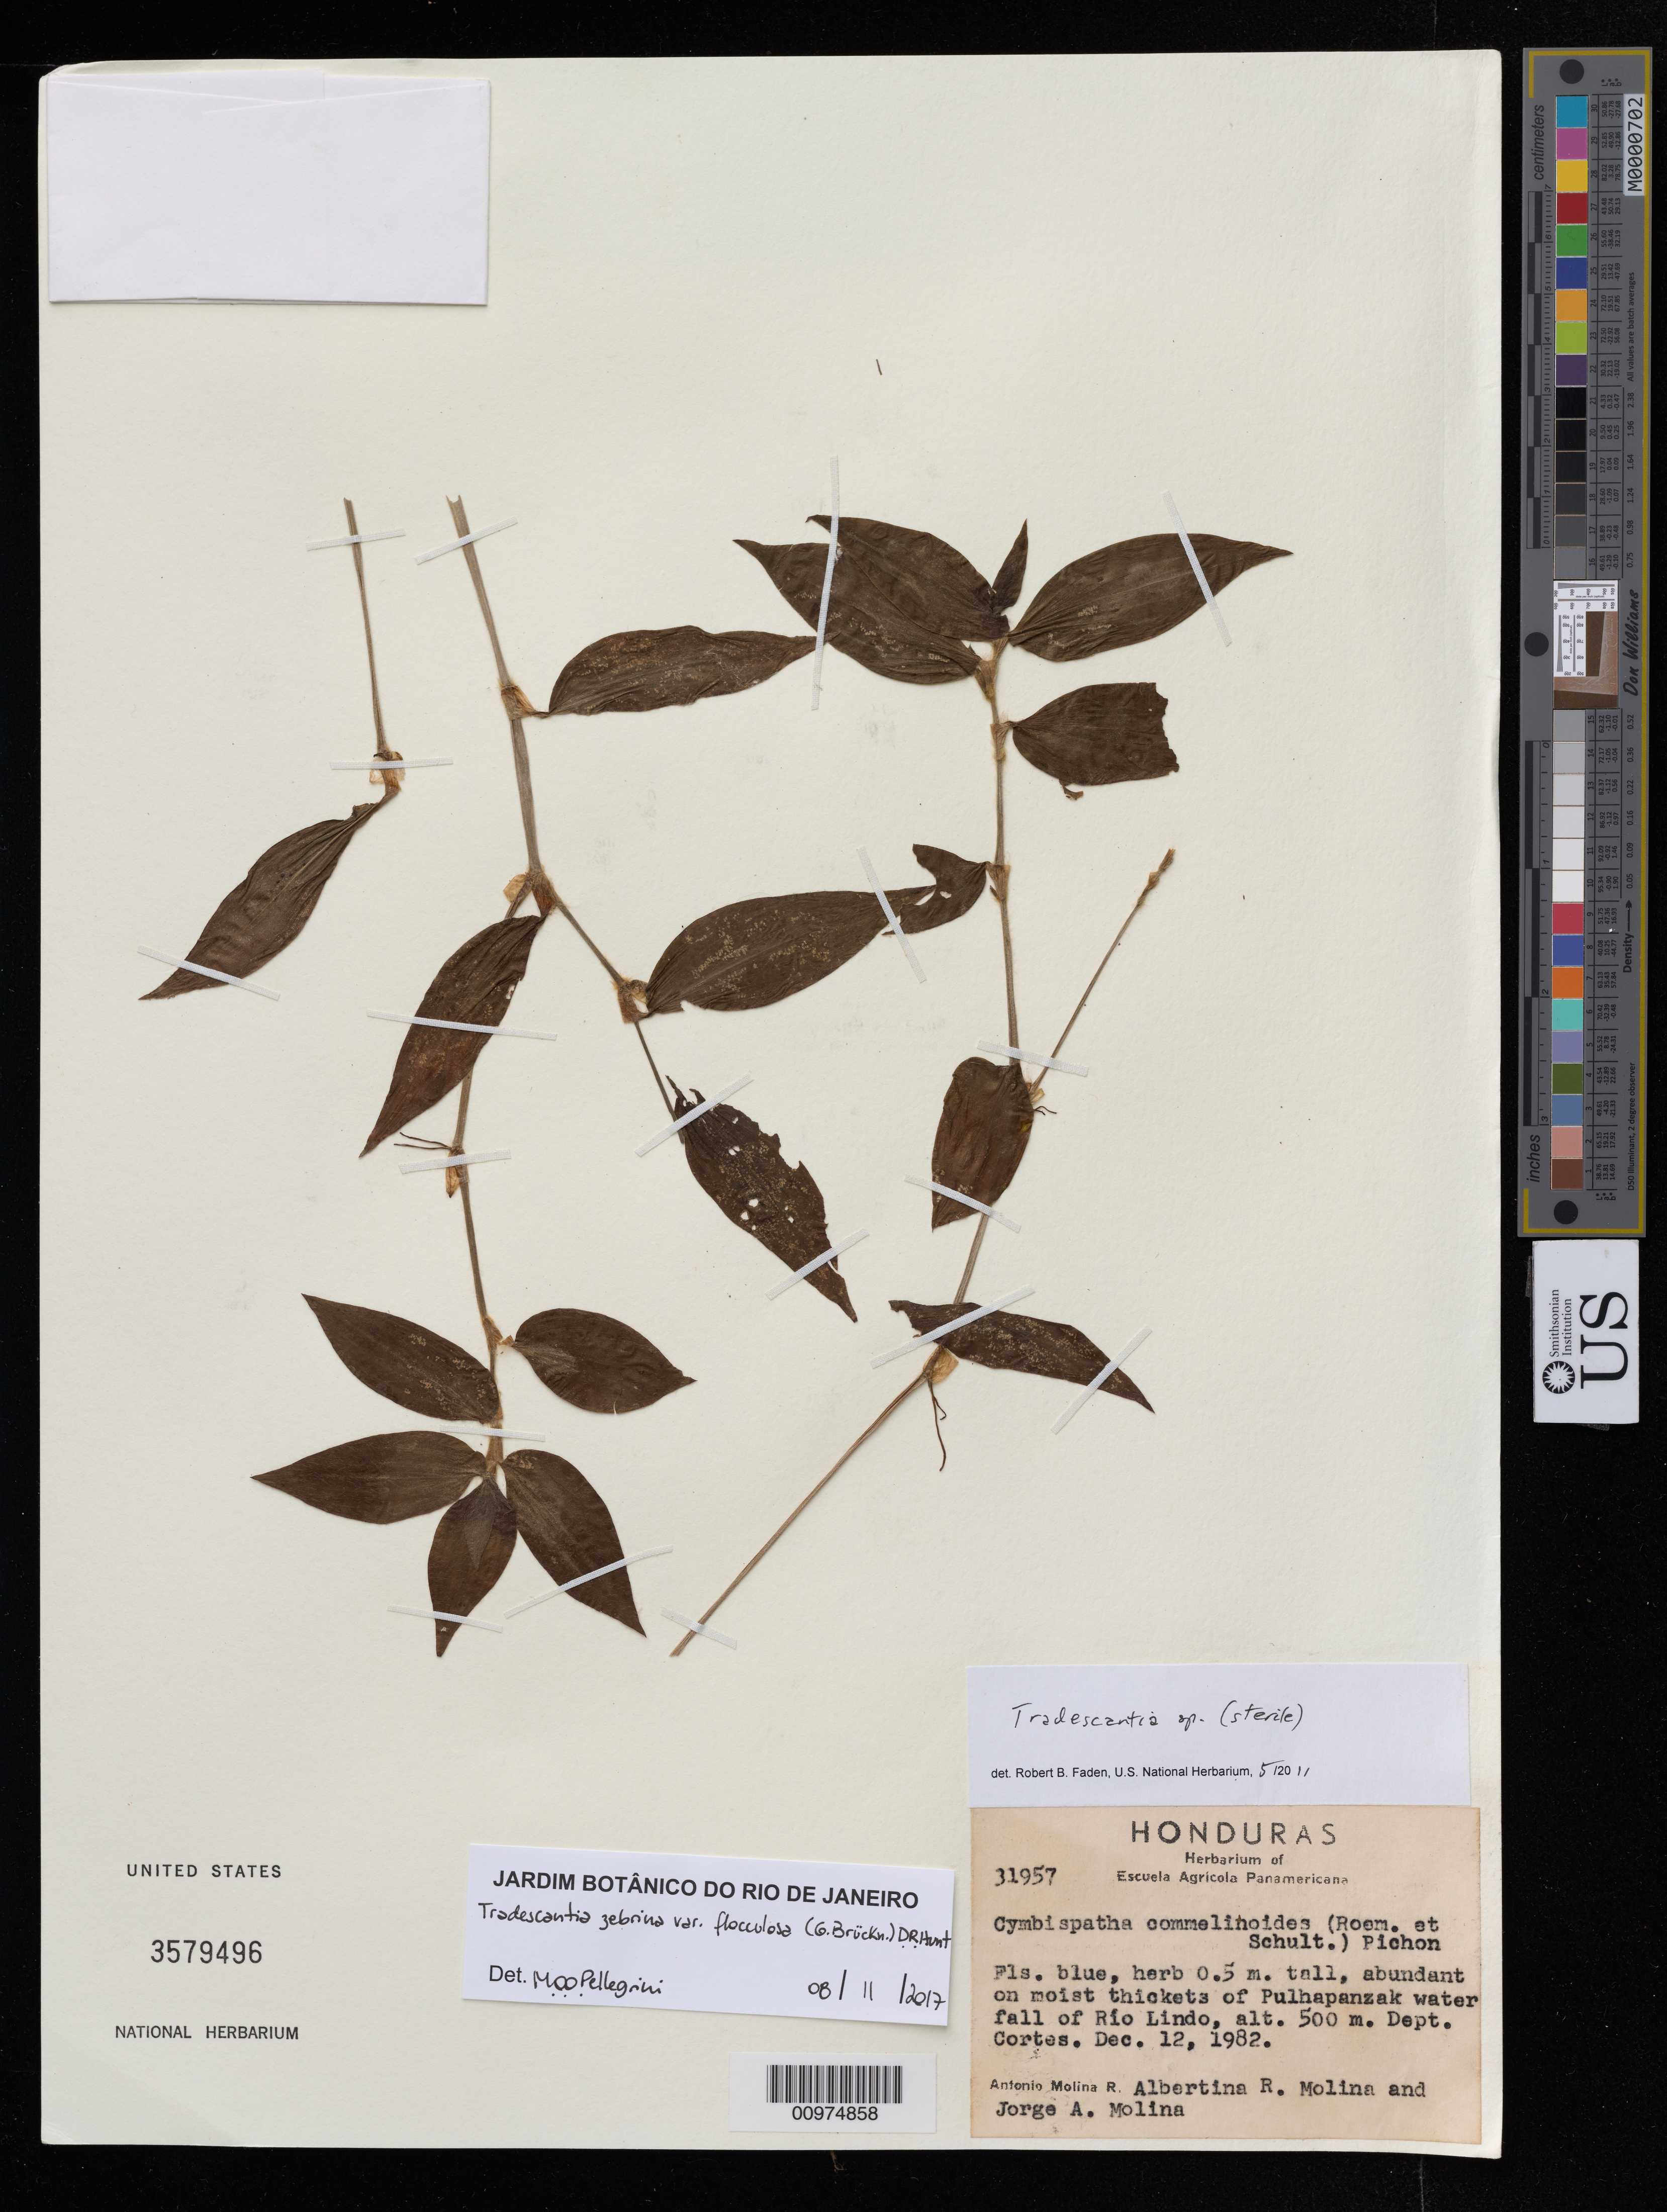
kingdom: Plantae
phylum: Tracheophyta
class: Liliopsida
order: Commelinales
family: Commelinaceae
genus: Tradescantia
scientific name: Tradescantia zebrina var. flocculosa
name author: (G. Brückn.) D.R. Hunt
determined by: Pellegrini, M. O. de Oliveira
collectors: A. R. Molina & J. A. Molina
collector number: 31957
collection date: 1982-12-12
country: Honduras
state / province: Cortés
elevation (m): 500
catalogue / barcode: US 3579496